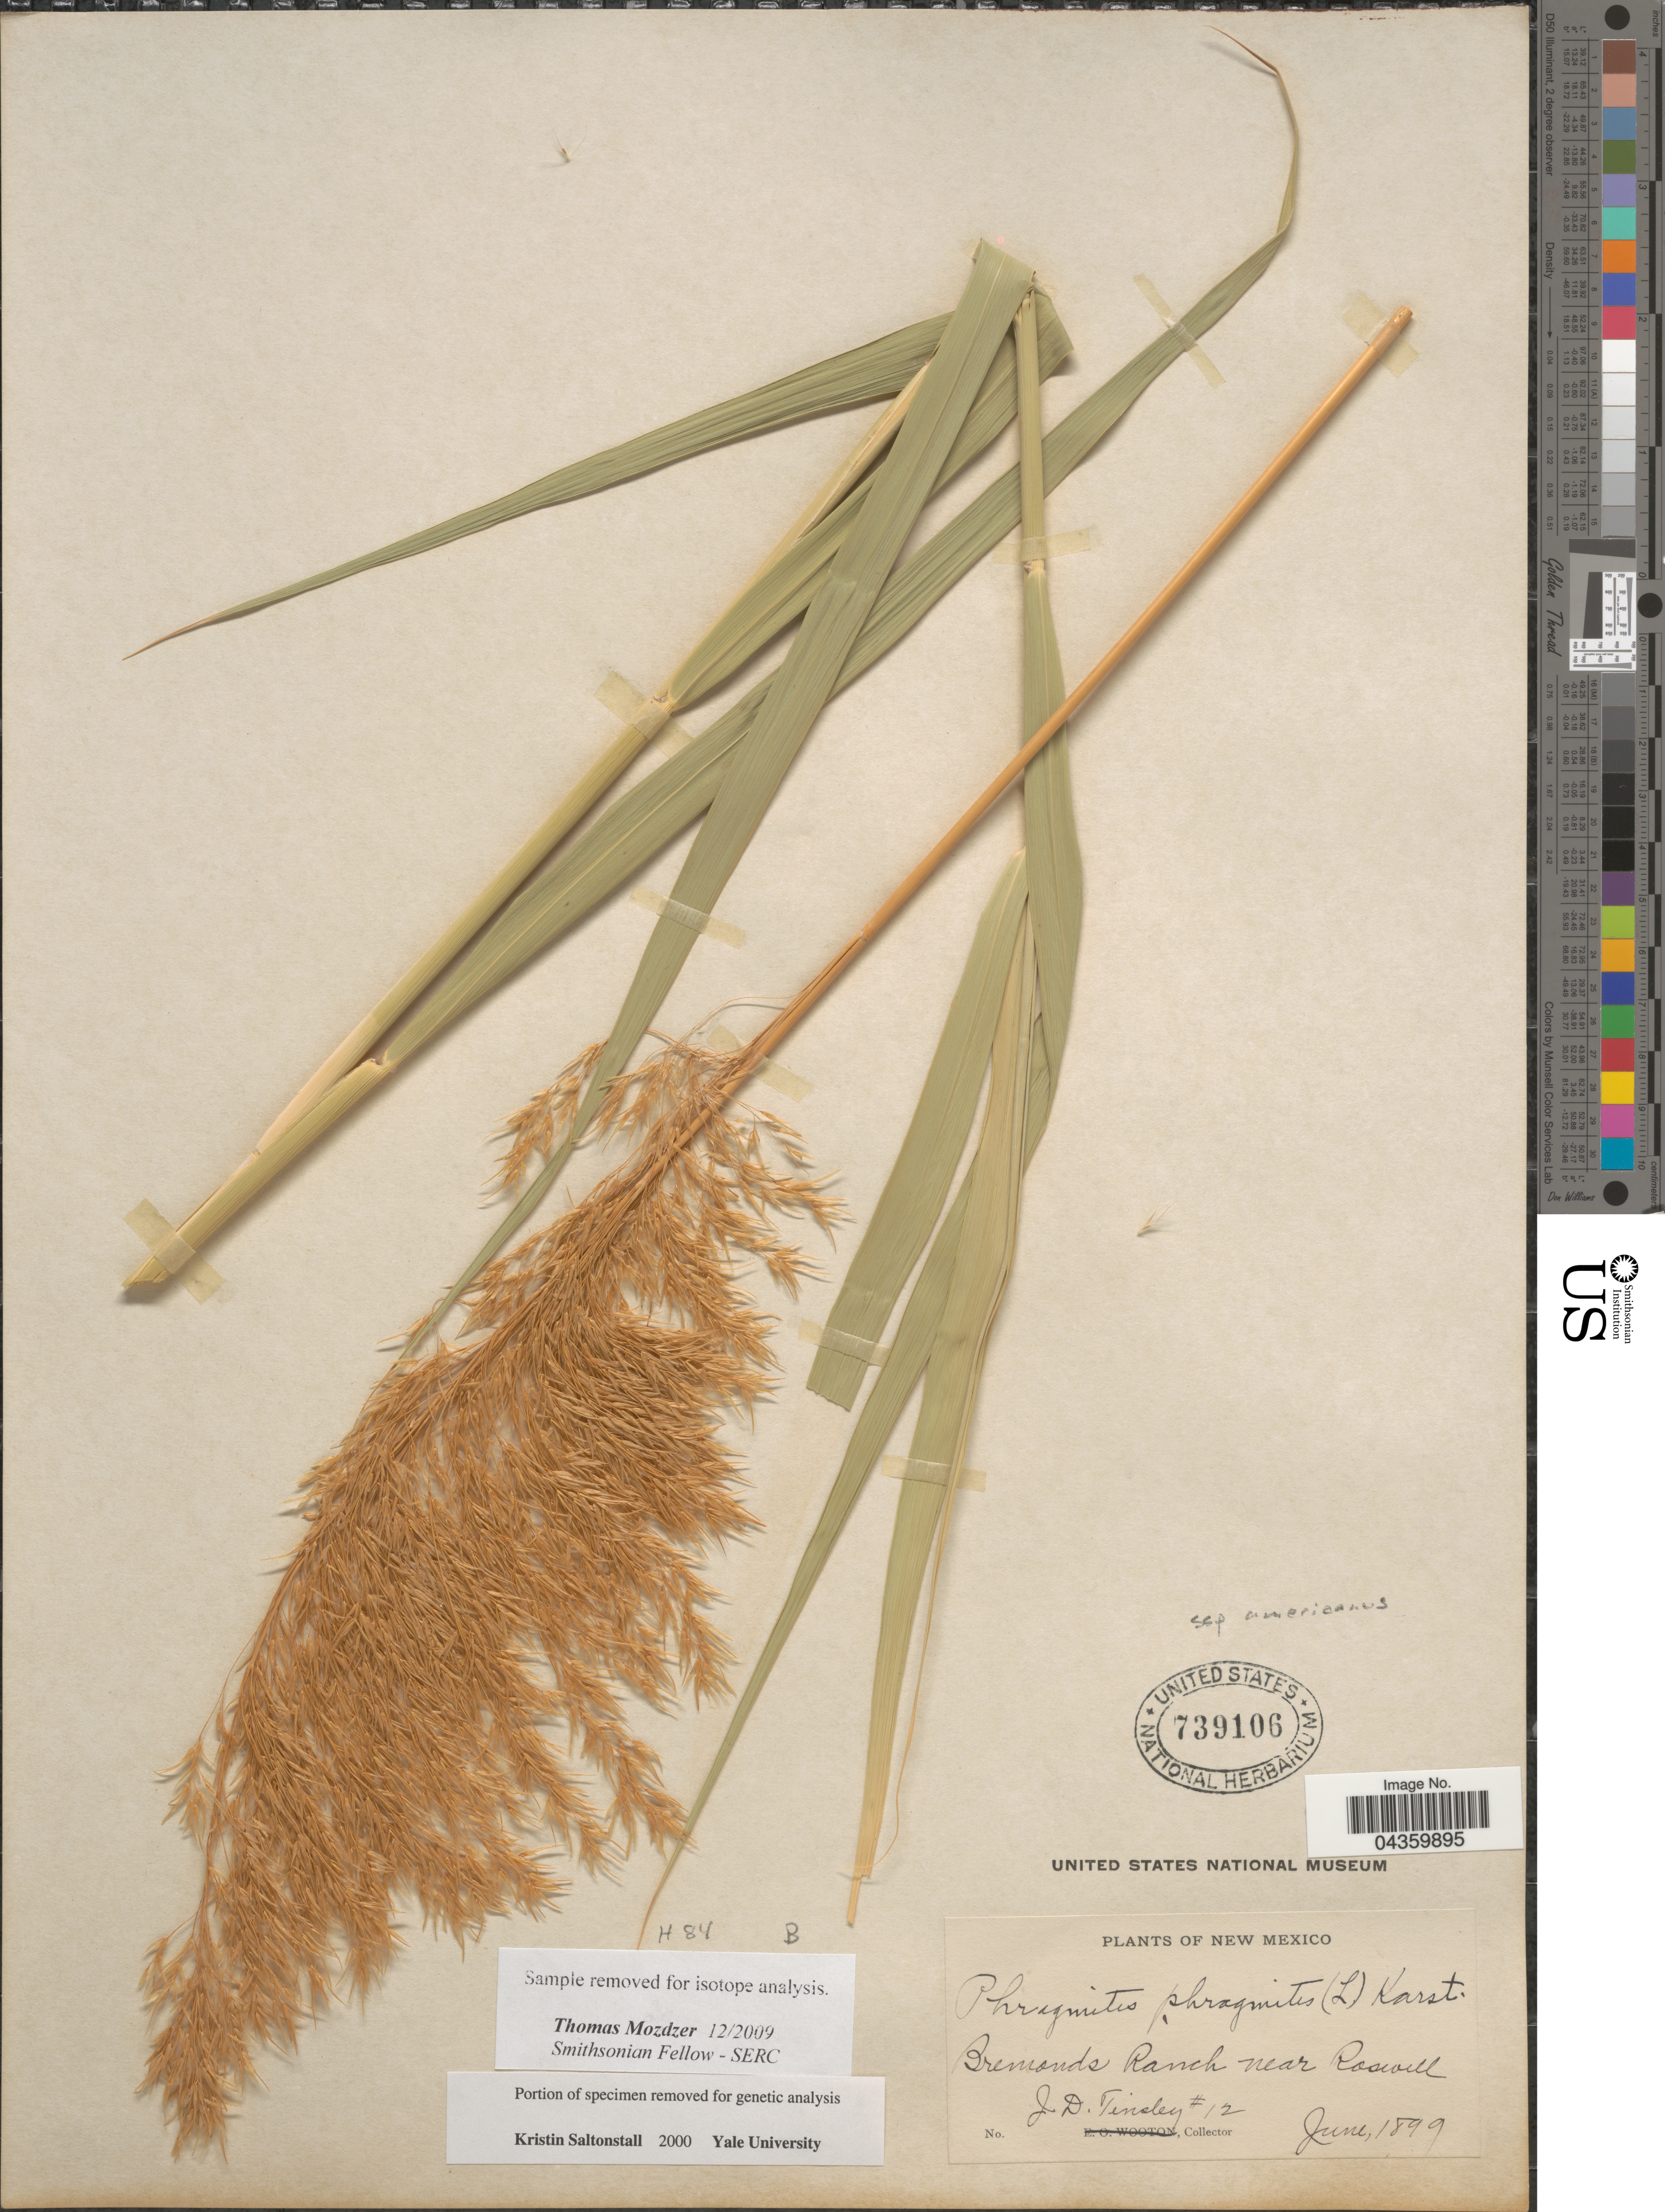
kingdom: Plantae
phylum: Tracheophyta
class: Liliopsida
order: Poales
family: Poaceae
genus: Phragmites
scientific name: Phragmites australis subsp. americanus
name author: Saltonstall & et al.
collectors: J. Tinsley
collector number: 12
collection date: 1899-06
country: United States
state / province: New Mexico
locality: Bremonds Ranch near Roswell.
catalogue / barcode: US 739106